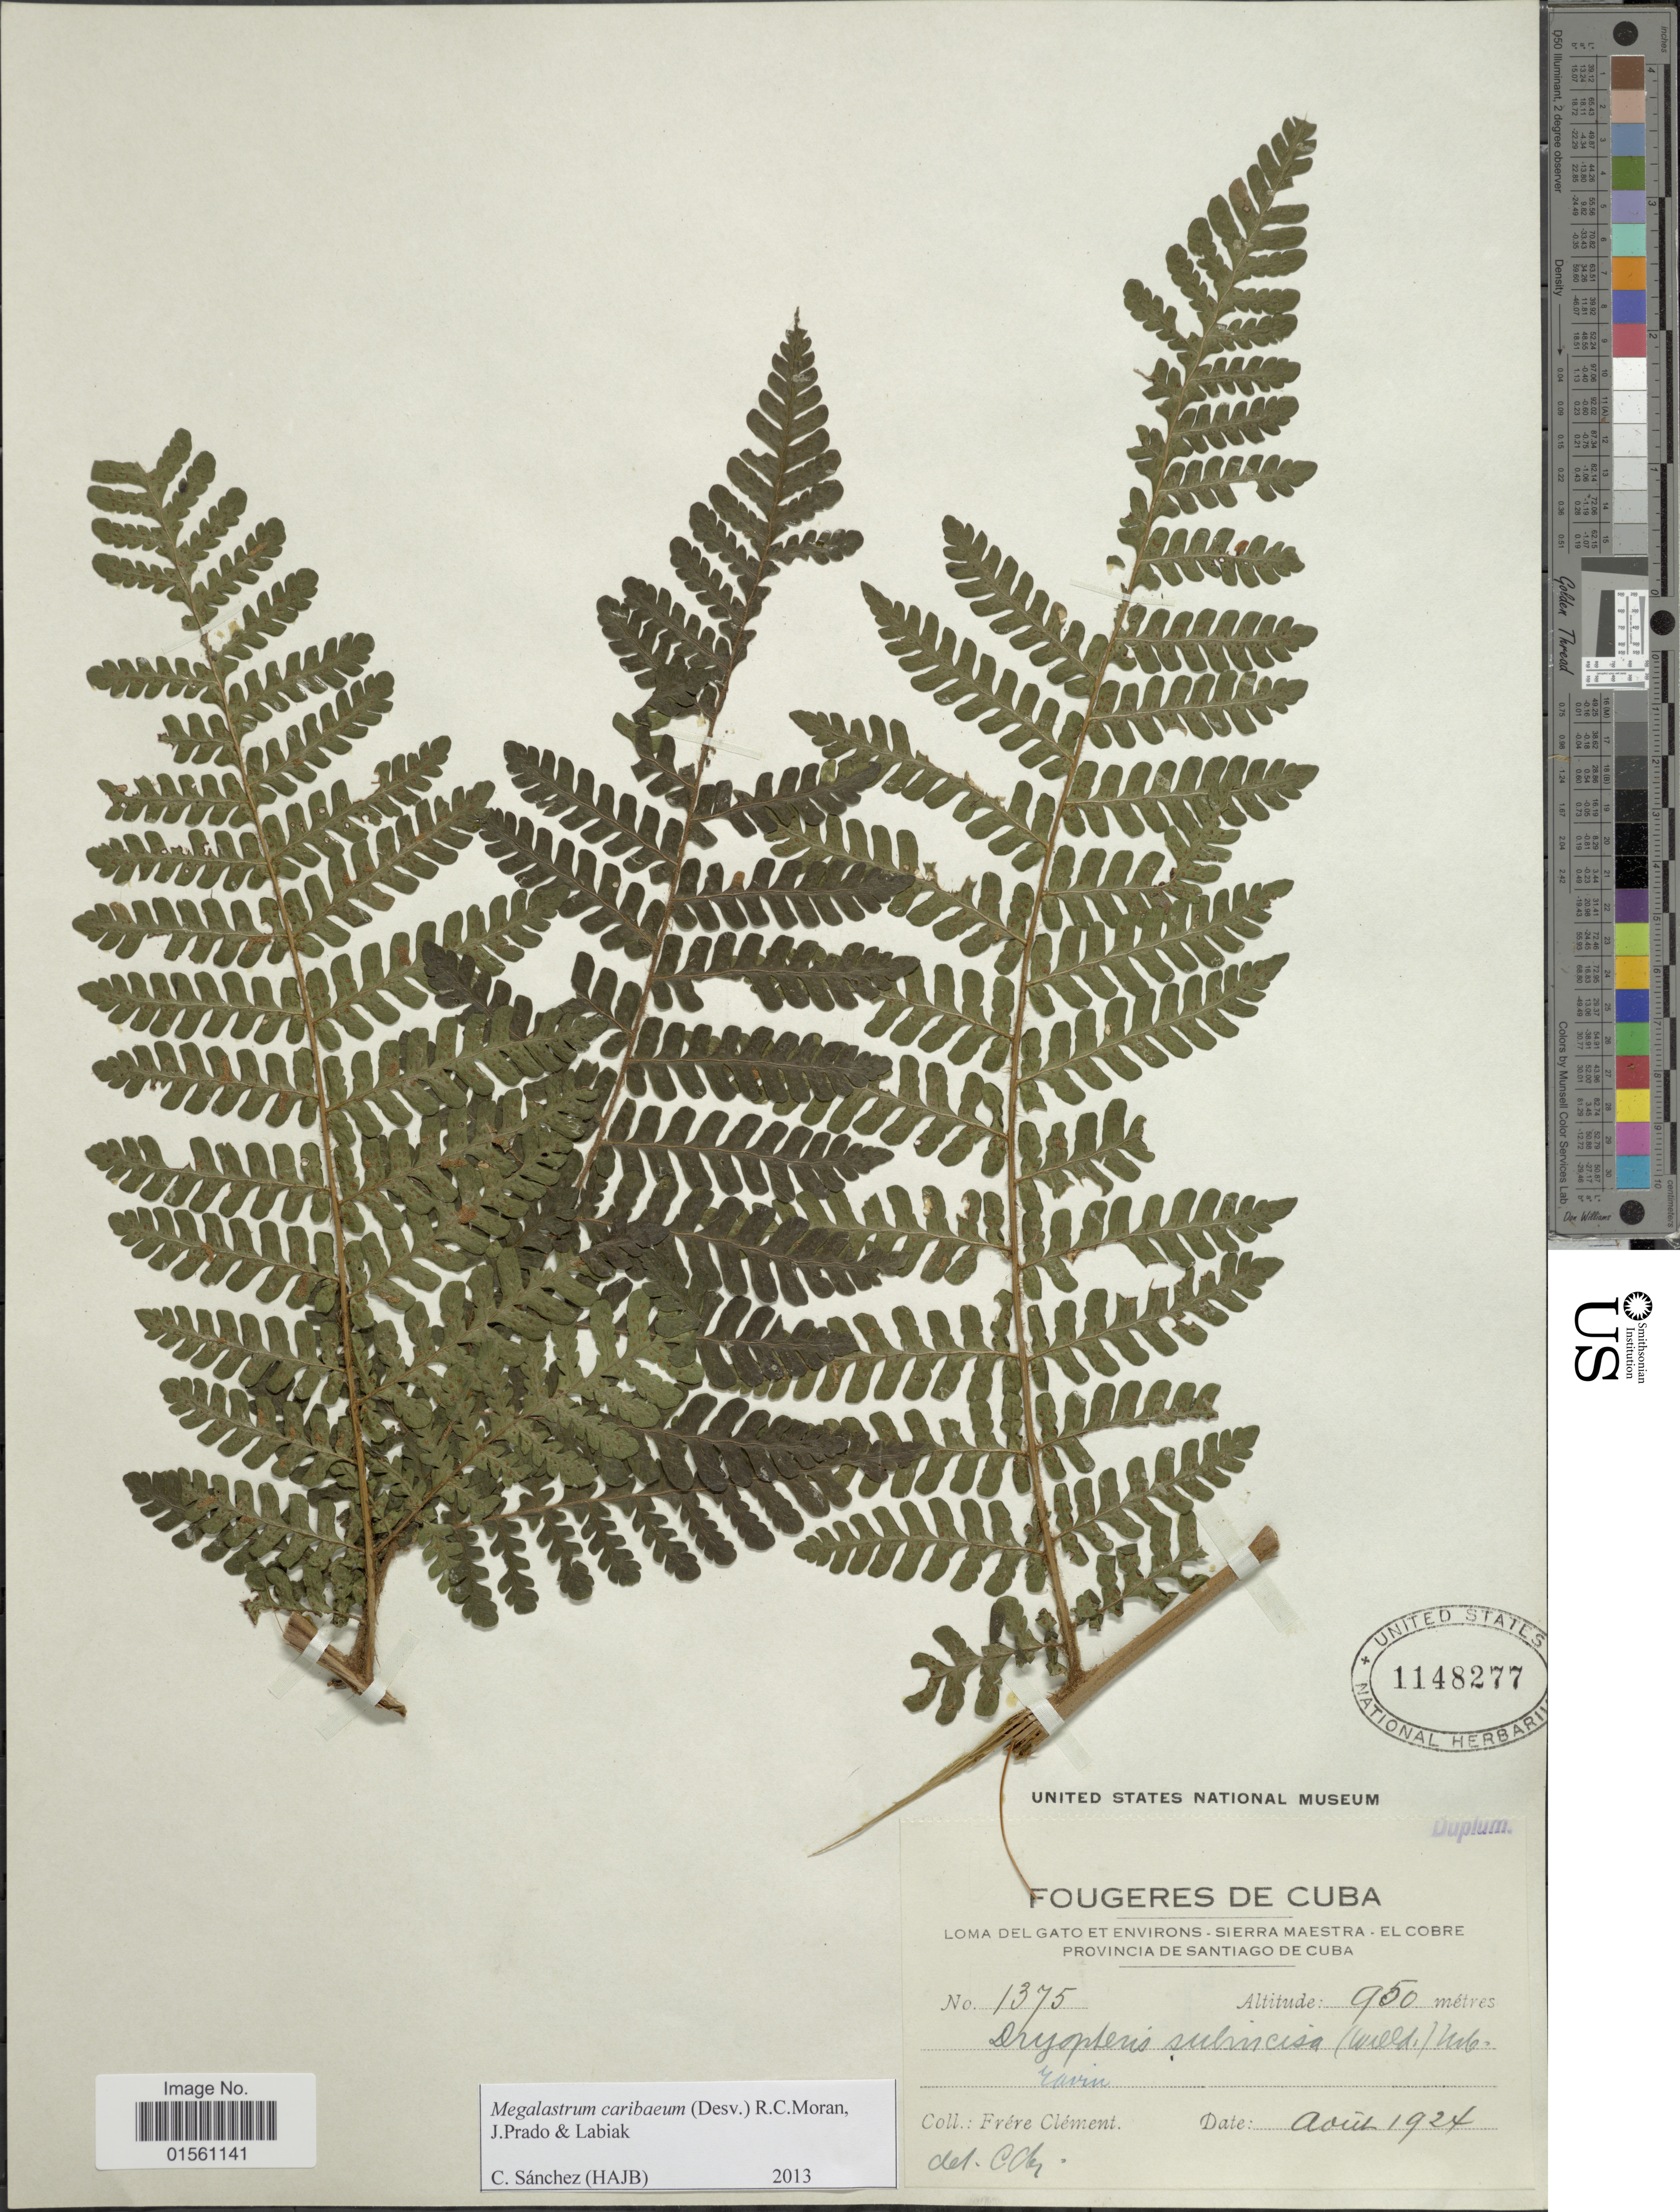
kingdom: Plantae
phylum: Tracheophyta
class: Polypodiopsida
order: Polypodiales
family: Dryopteridaceae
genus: Megalastrum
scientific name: Megalastrum caribaeum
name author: (Desv.) R.C. Moran et al.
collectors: B. Clement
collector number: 1375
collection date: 1924-08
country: Cuba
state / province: Santiago de Cuba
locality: Loma del Gato et Environs-Sierra Maestra- El Cobre Provincia de Santiago de Cuba.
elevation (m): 950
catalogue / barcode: US 1148277